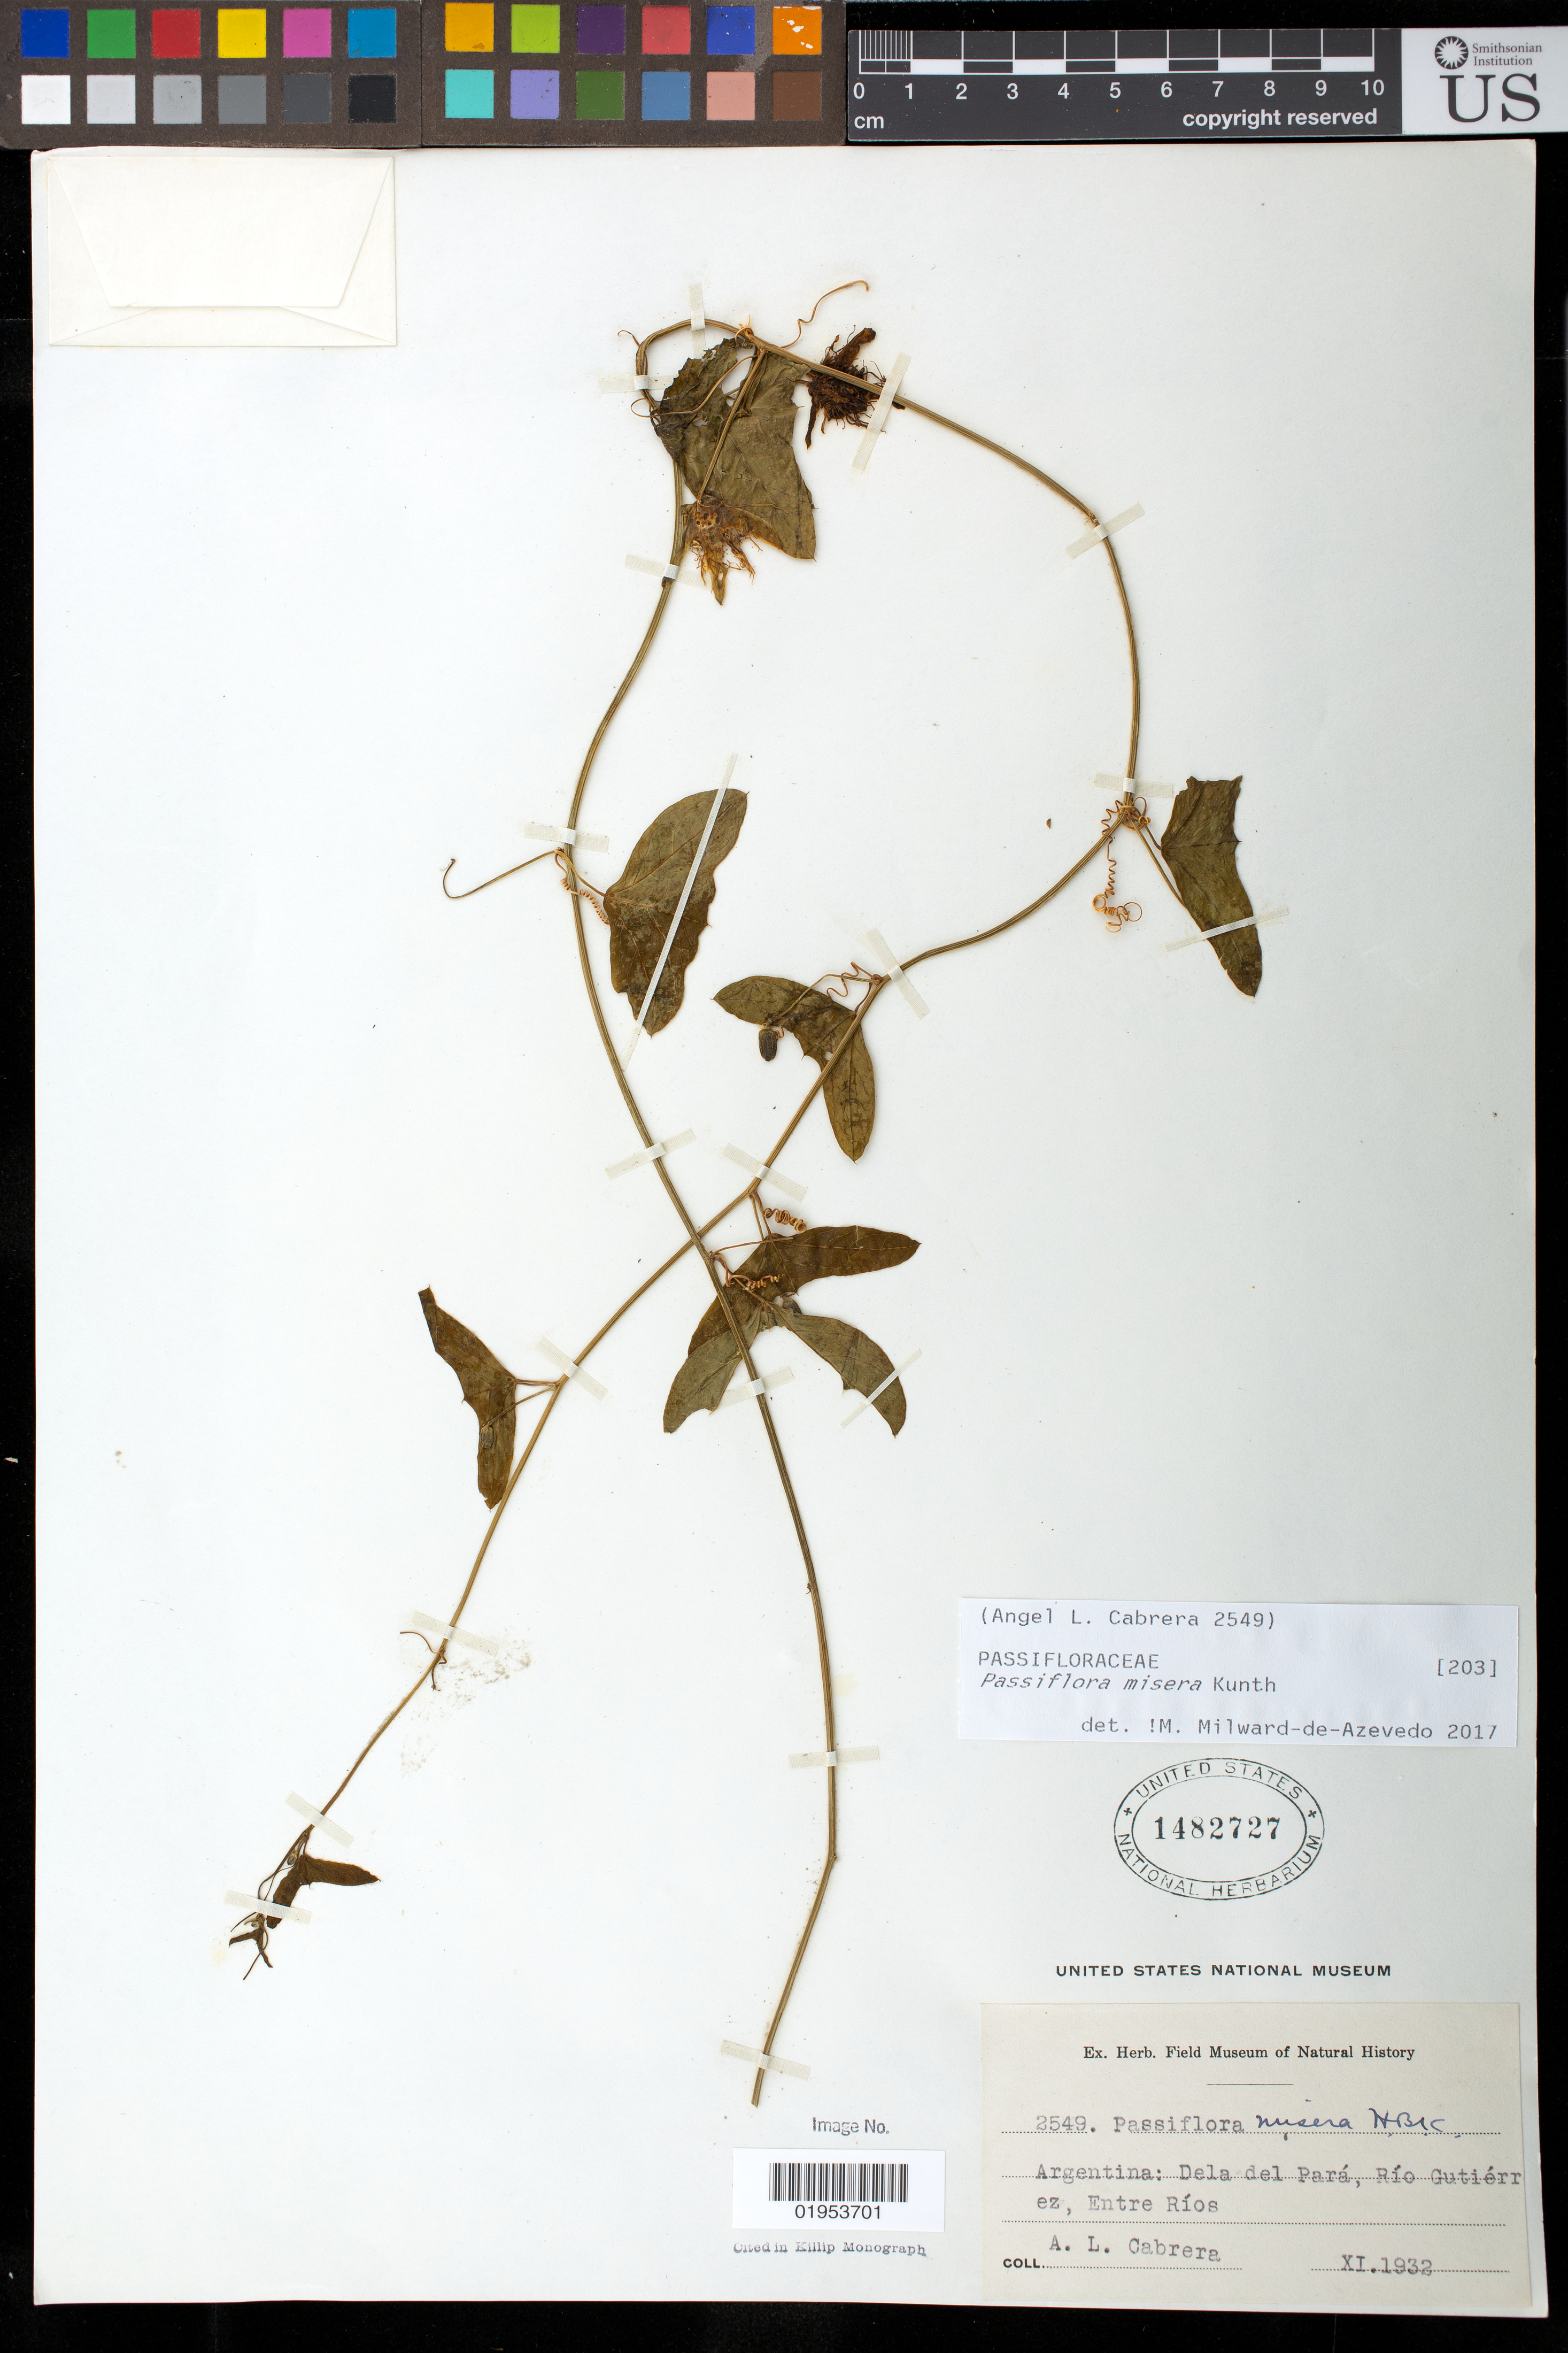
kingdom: Plantae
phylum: Tracheophyta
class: Magnoliopsida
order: Malpighiales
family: Passifloraceae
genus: Passiflora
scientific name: Passiflora misera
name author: Kunth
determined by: Azevedo, M. A. Milward de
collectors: A. L. Cabrera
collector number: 2549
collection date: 1932-11-26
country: Argentina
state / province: Entre Ríos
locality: Delta del Paraná. Río Gutiérrez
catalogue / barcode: US 1482727